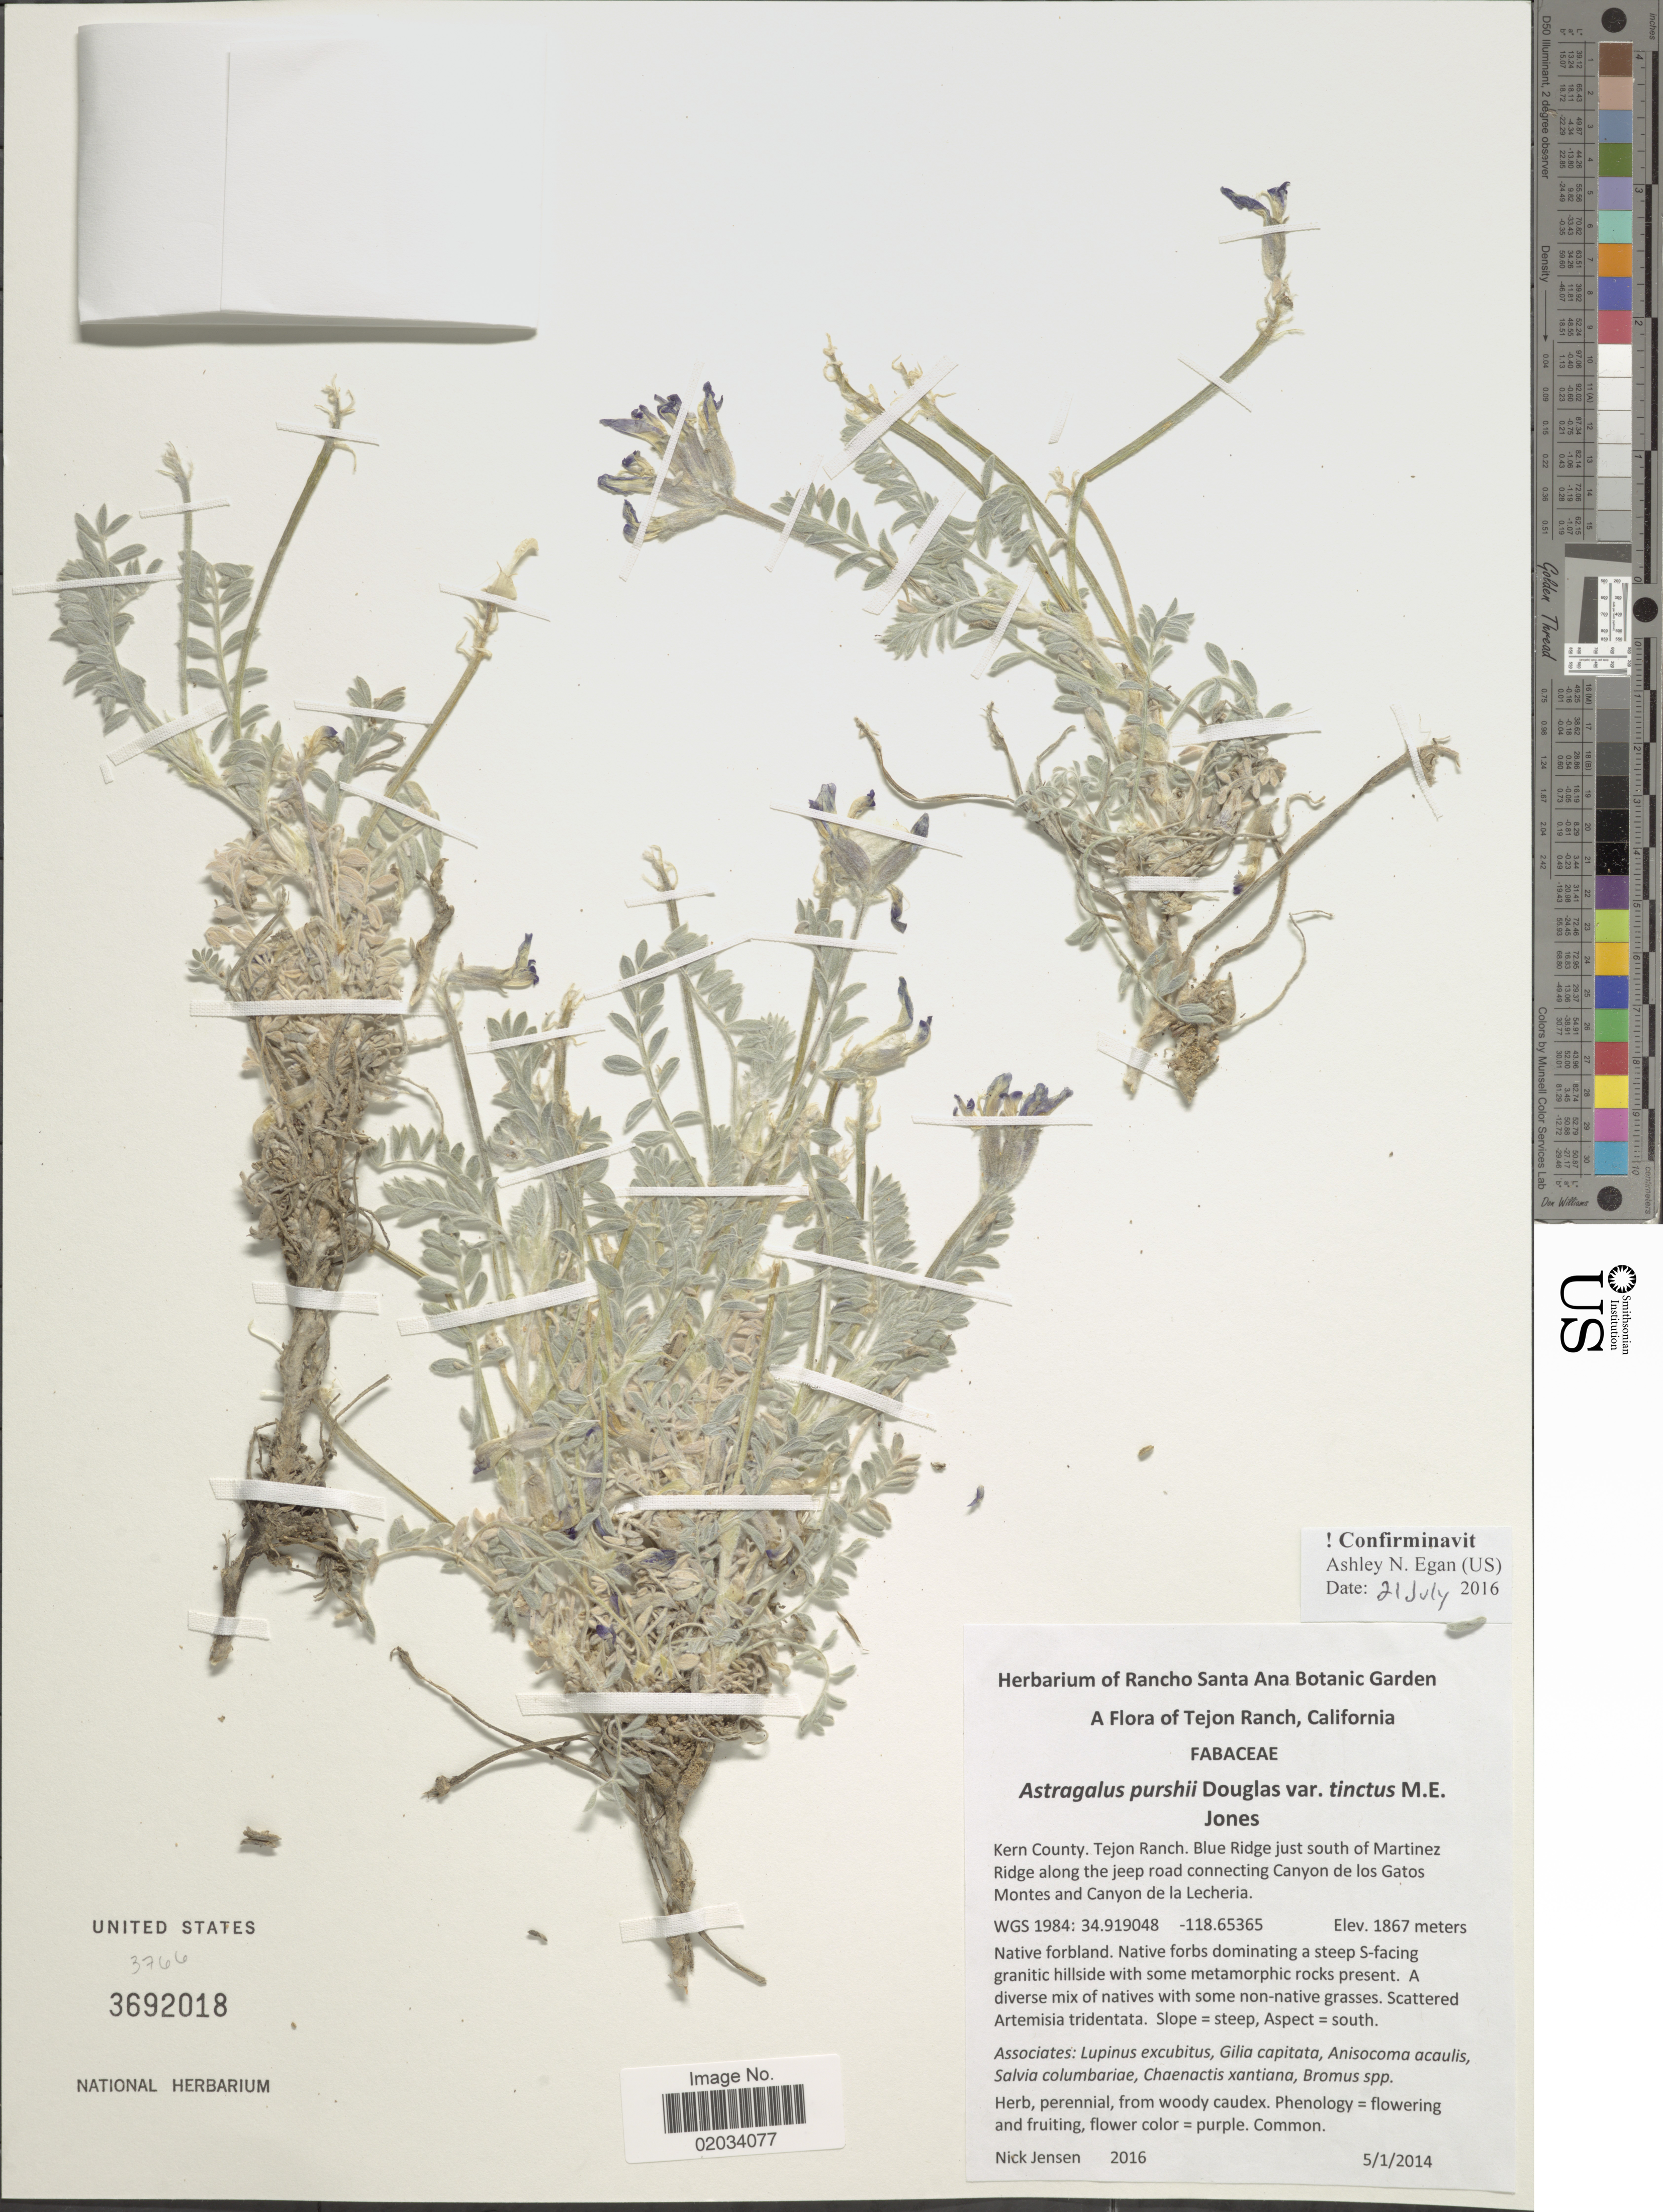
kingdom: Plantae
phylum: Tracheophyta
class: Magnoliopsida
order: Fabales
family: Fabaceae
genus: Astragalus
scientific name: Astragalus purshii var. tinctus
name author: M.E. Jones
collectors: N. Jensen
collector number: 2016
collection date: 2004-01-05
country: United States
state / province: California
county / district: Kern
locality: Tejon Ranch, California, Kern County, Tejon Ranch, Blue Ridge just south of Martinez Ridge along the jeep road connectng Canyon de los Gatos Montes and Canyon de la Lecheria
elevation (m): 1867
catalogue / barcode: US 3692018